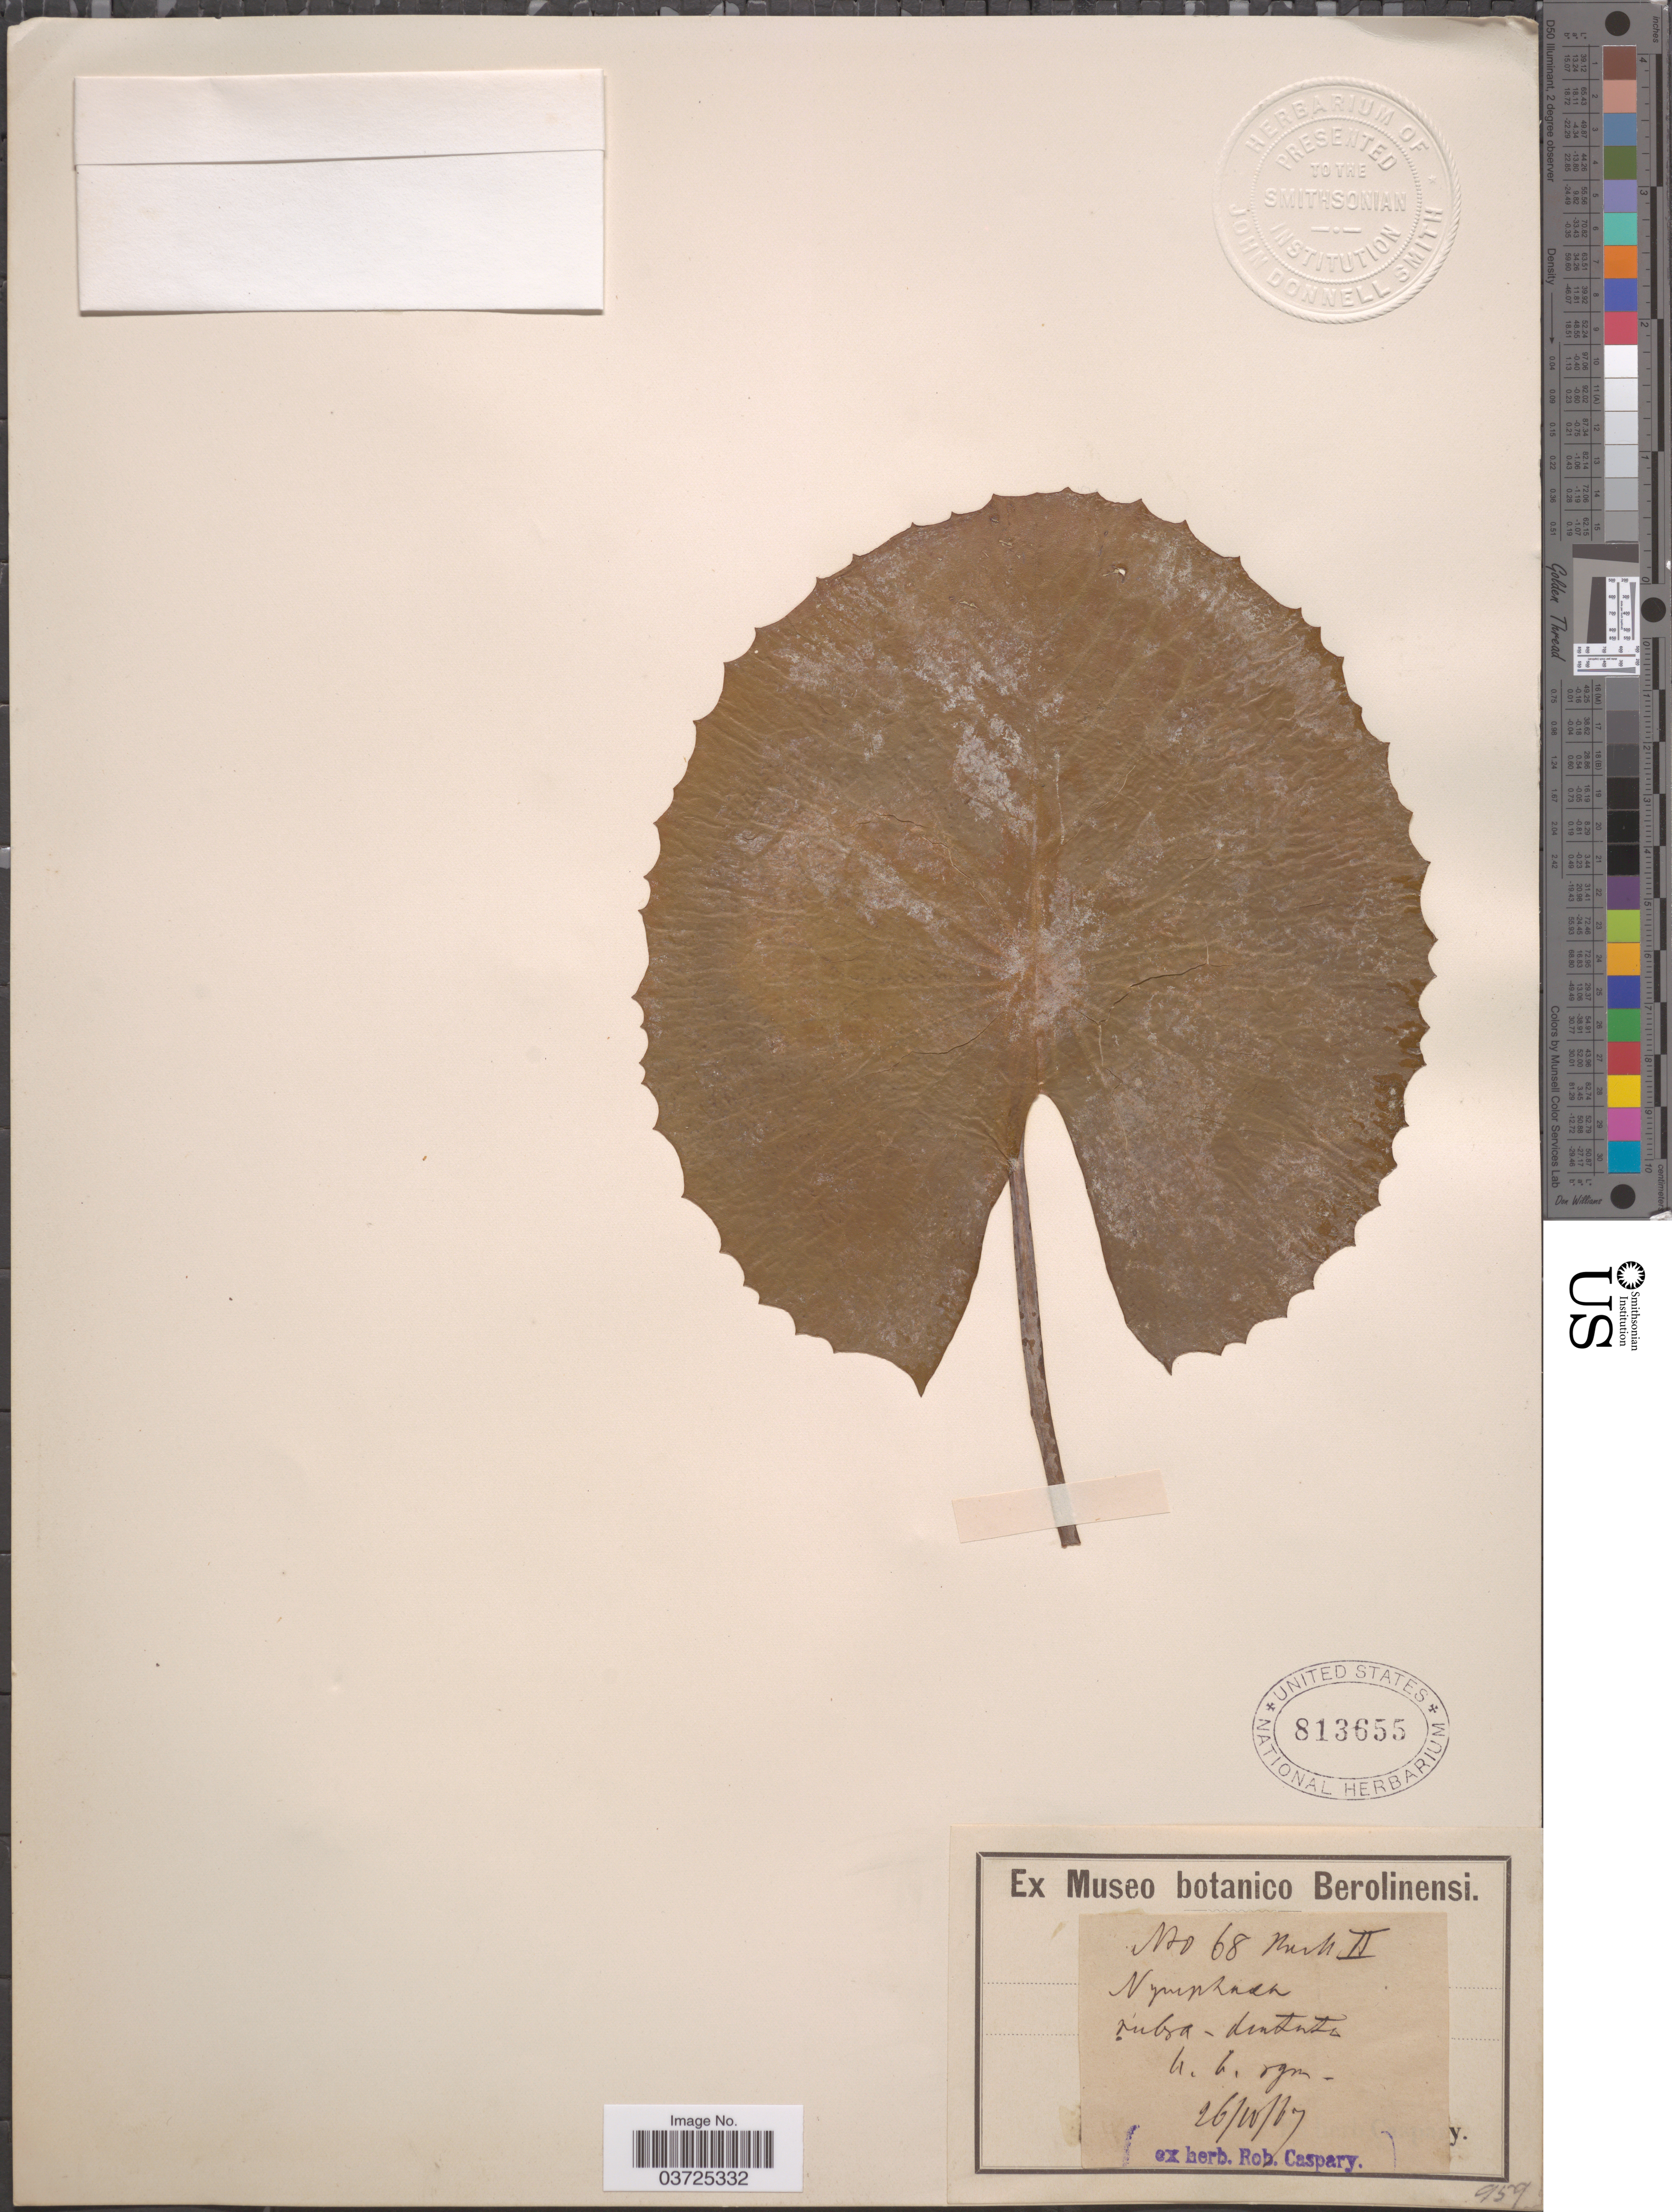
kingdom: Plantae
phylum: Tracheophyta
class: Magnoliopsida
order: Nymphaeales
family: Nymphaeaceae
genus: Nymphaea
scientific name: Nymphaea rubra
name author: Roxb.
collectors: ex herb. Rob. Caspary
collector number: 68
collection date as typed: Transcribed d/m/y: 26/10/67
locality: H. b. region. [interpreted]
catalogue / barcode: US 813655